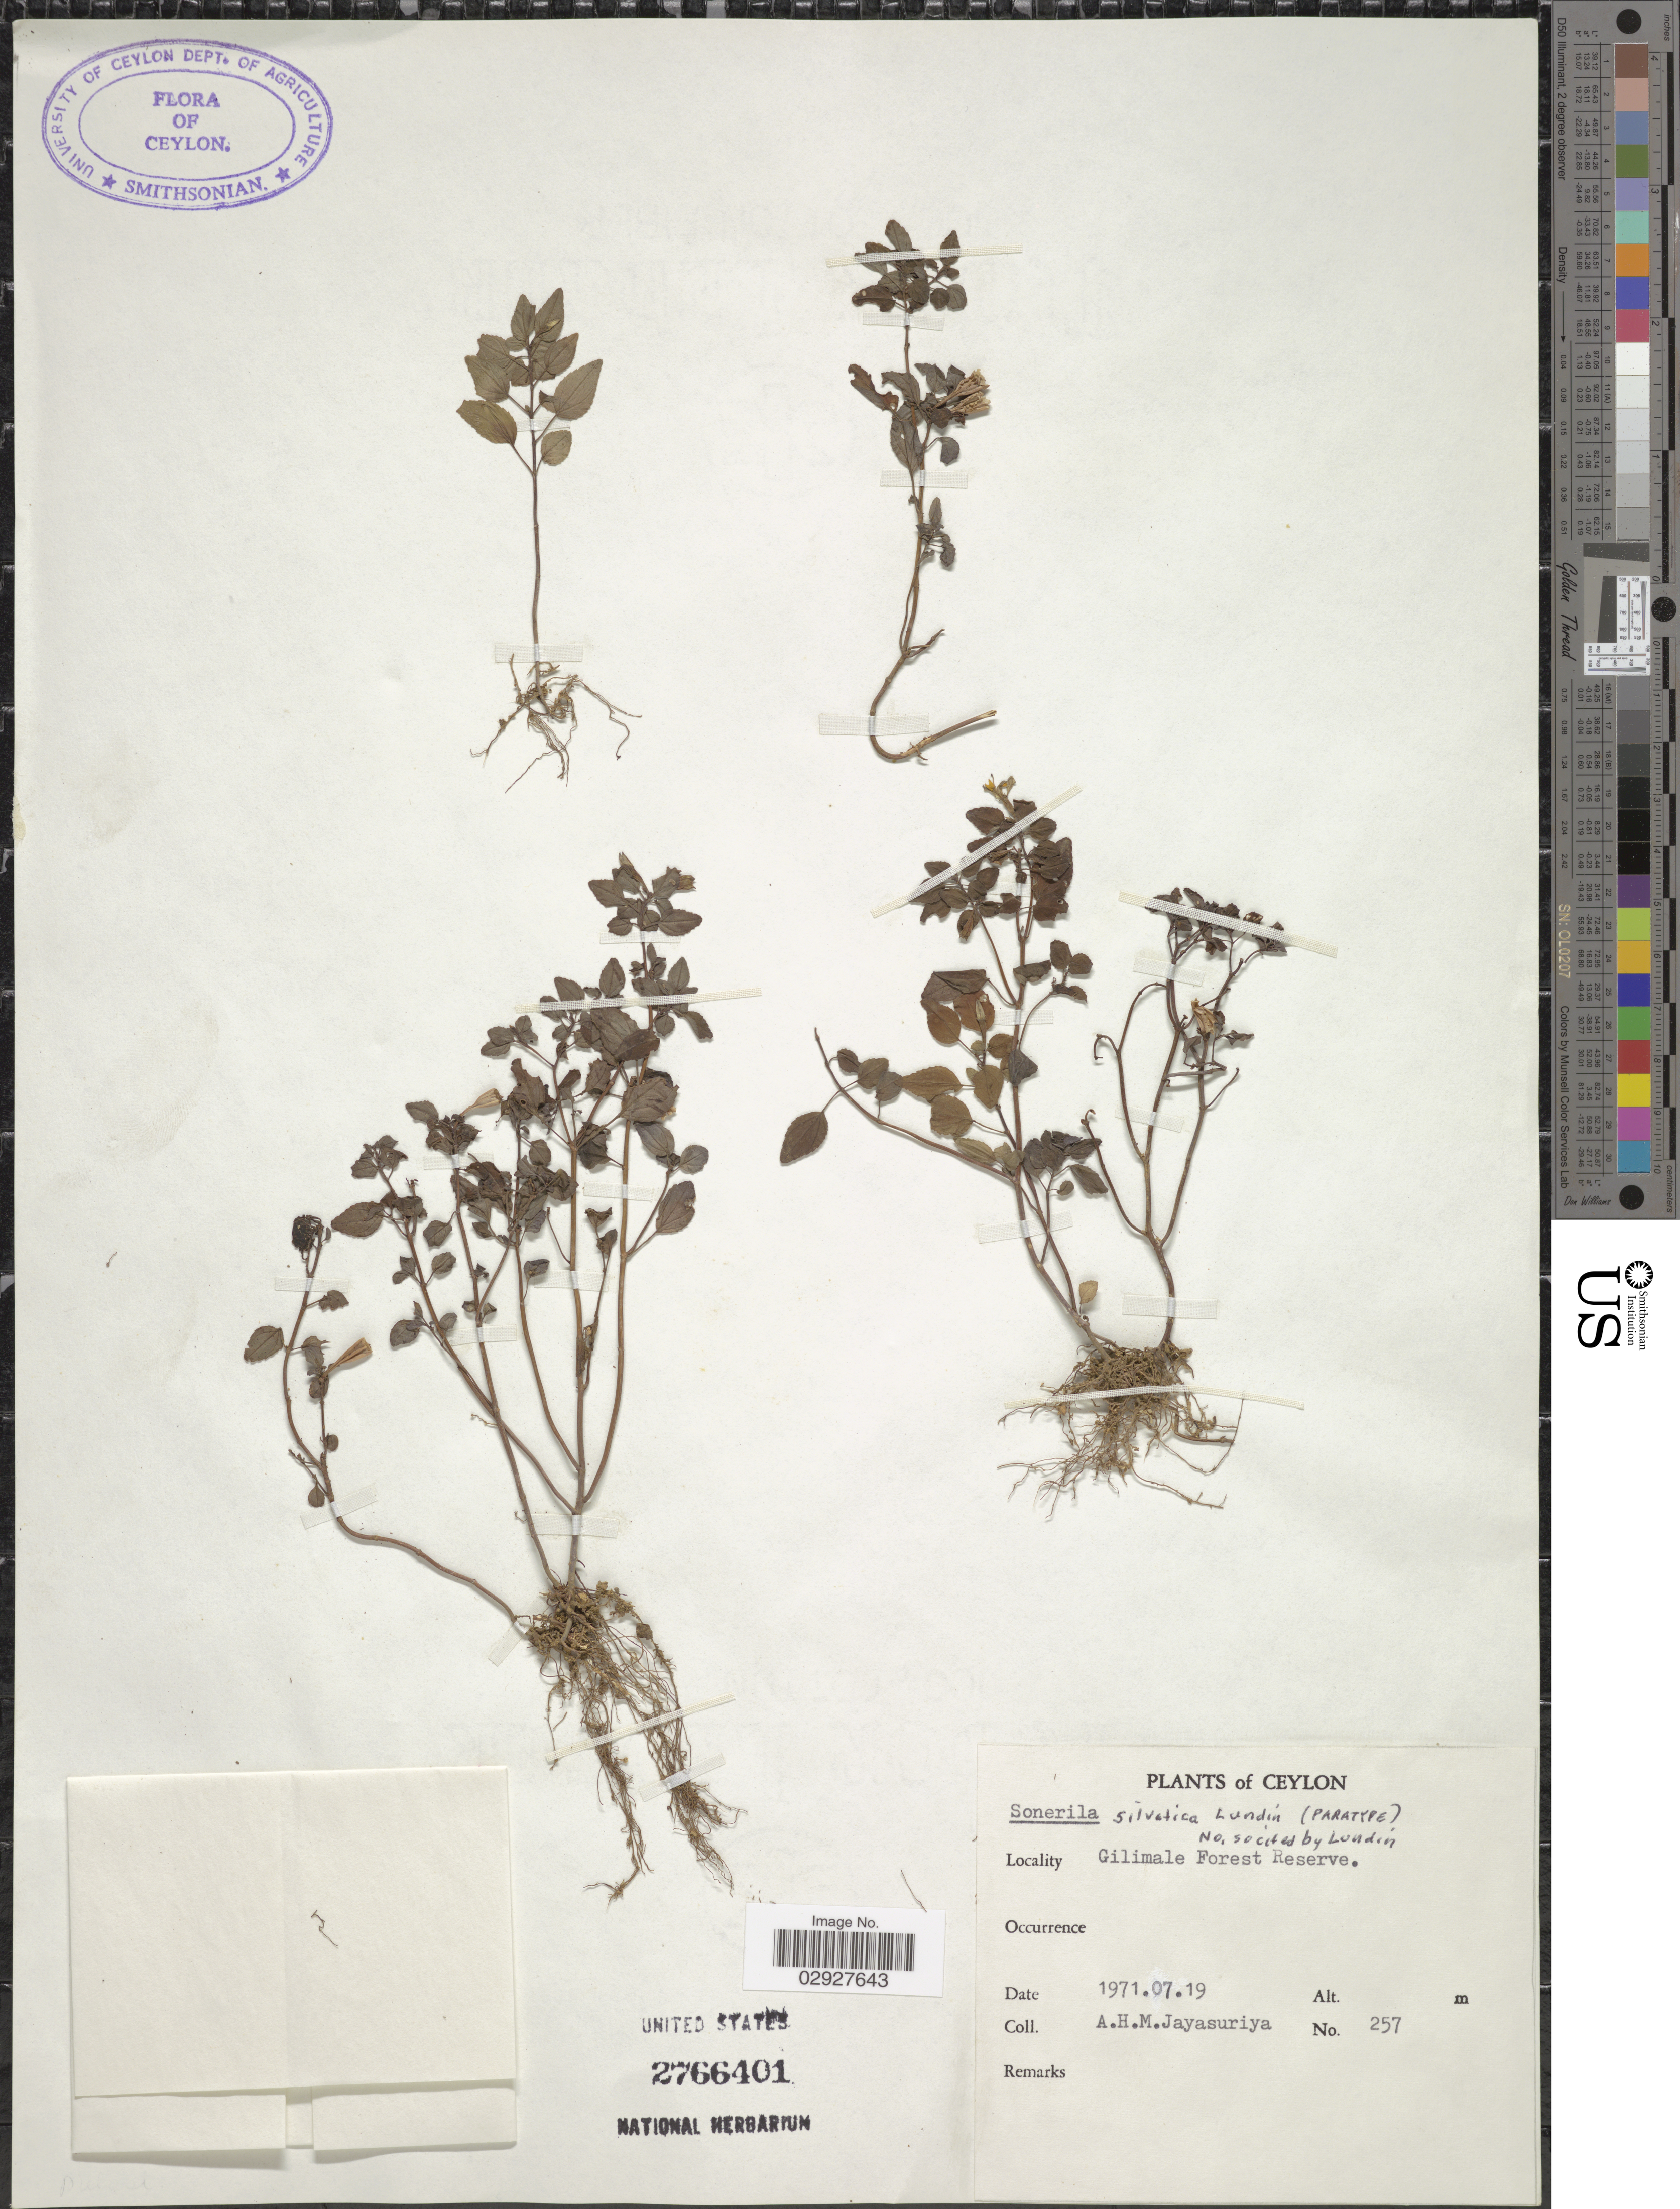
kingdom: Plantae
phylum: Tracheophyta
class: Magnoliopsida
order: Myrtales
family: Melastomataceae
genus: Sonerila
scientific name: Sonerila silvatica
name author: Lundin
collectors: A. Jayasuriya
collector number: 257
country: Sri Lanka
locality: Ceylon. Gilimale Forest Reserve.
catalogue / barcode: US 2766401